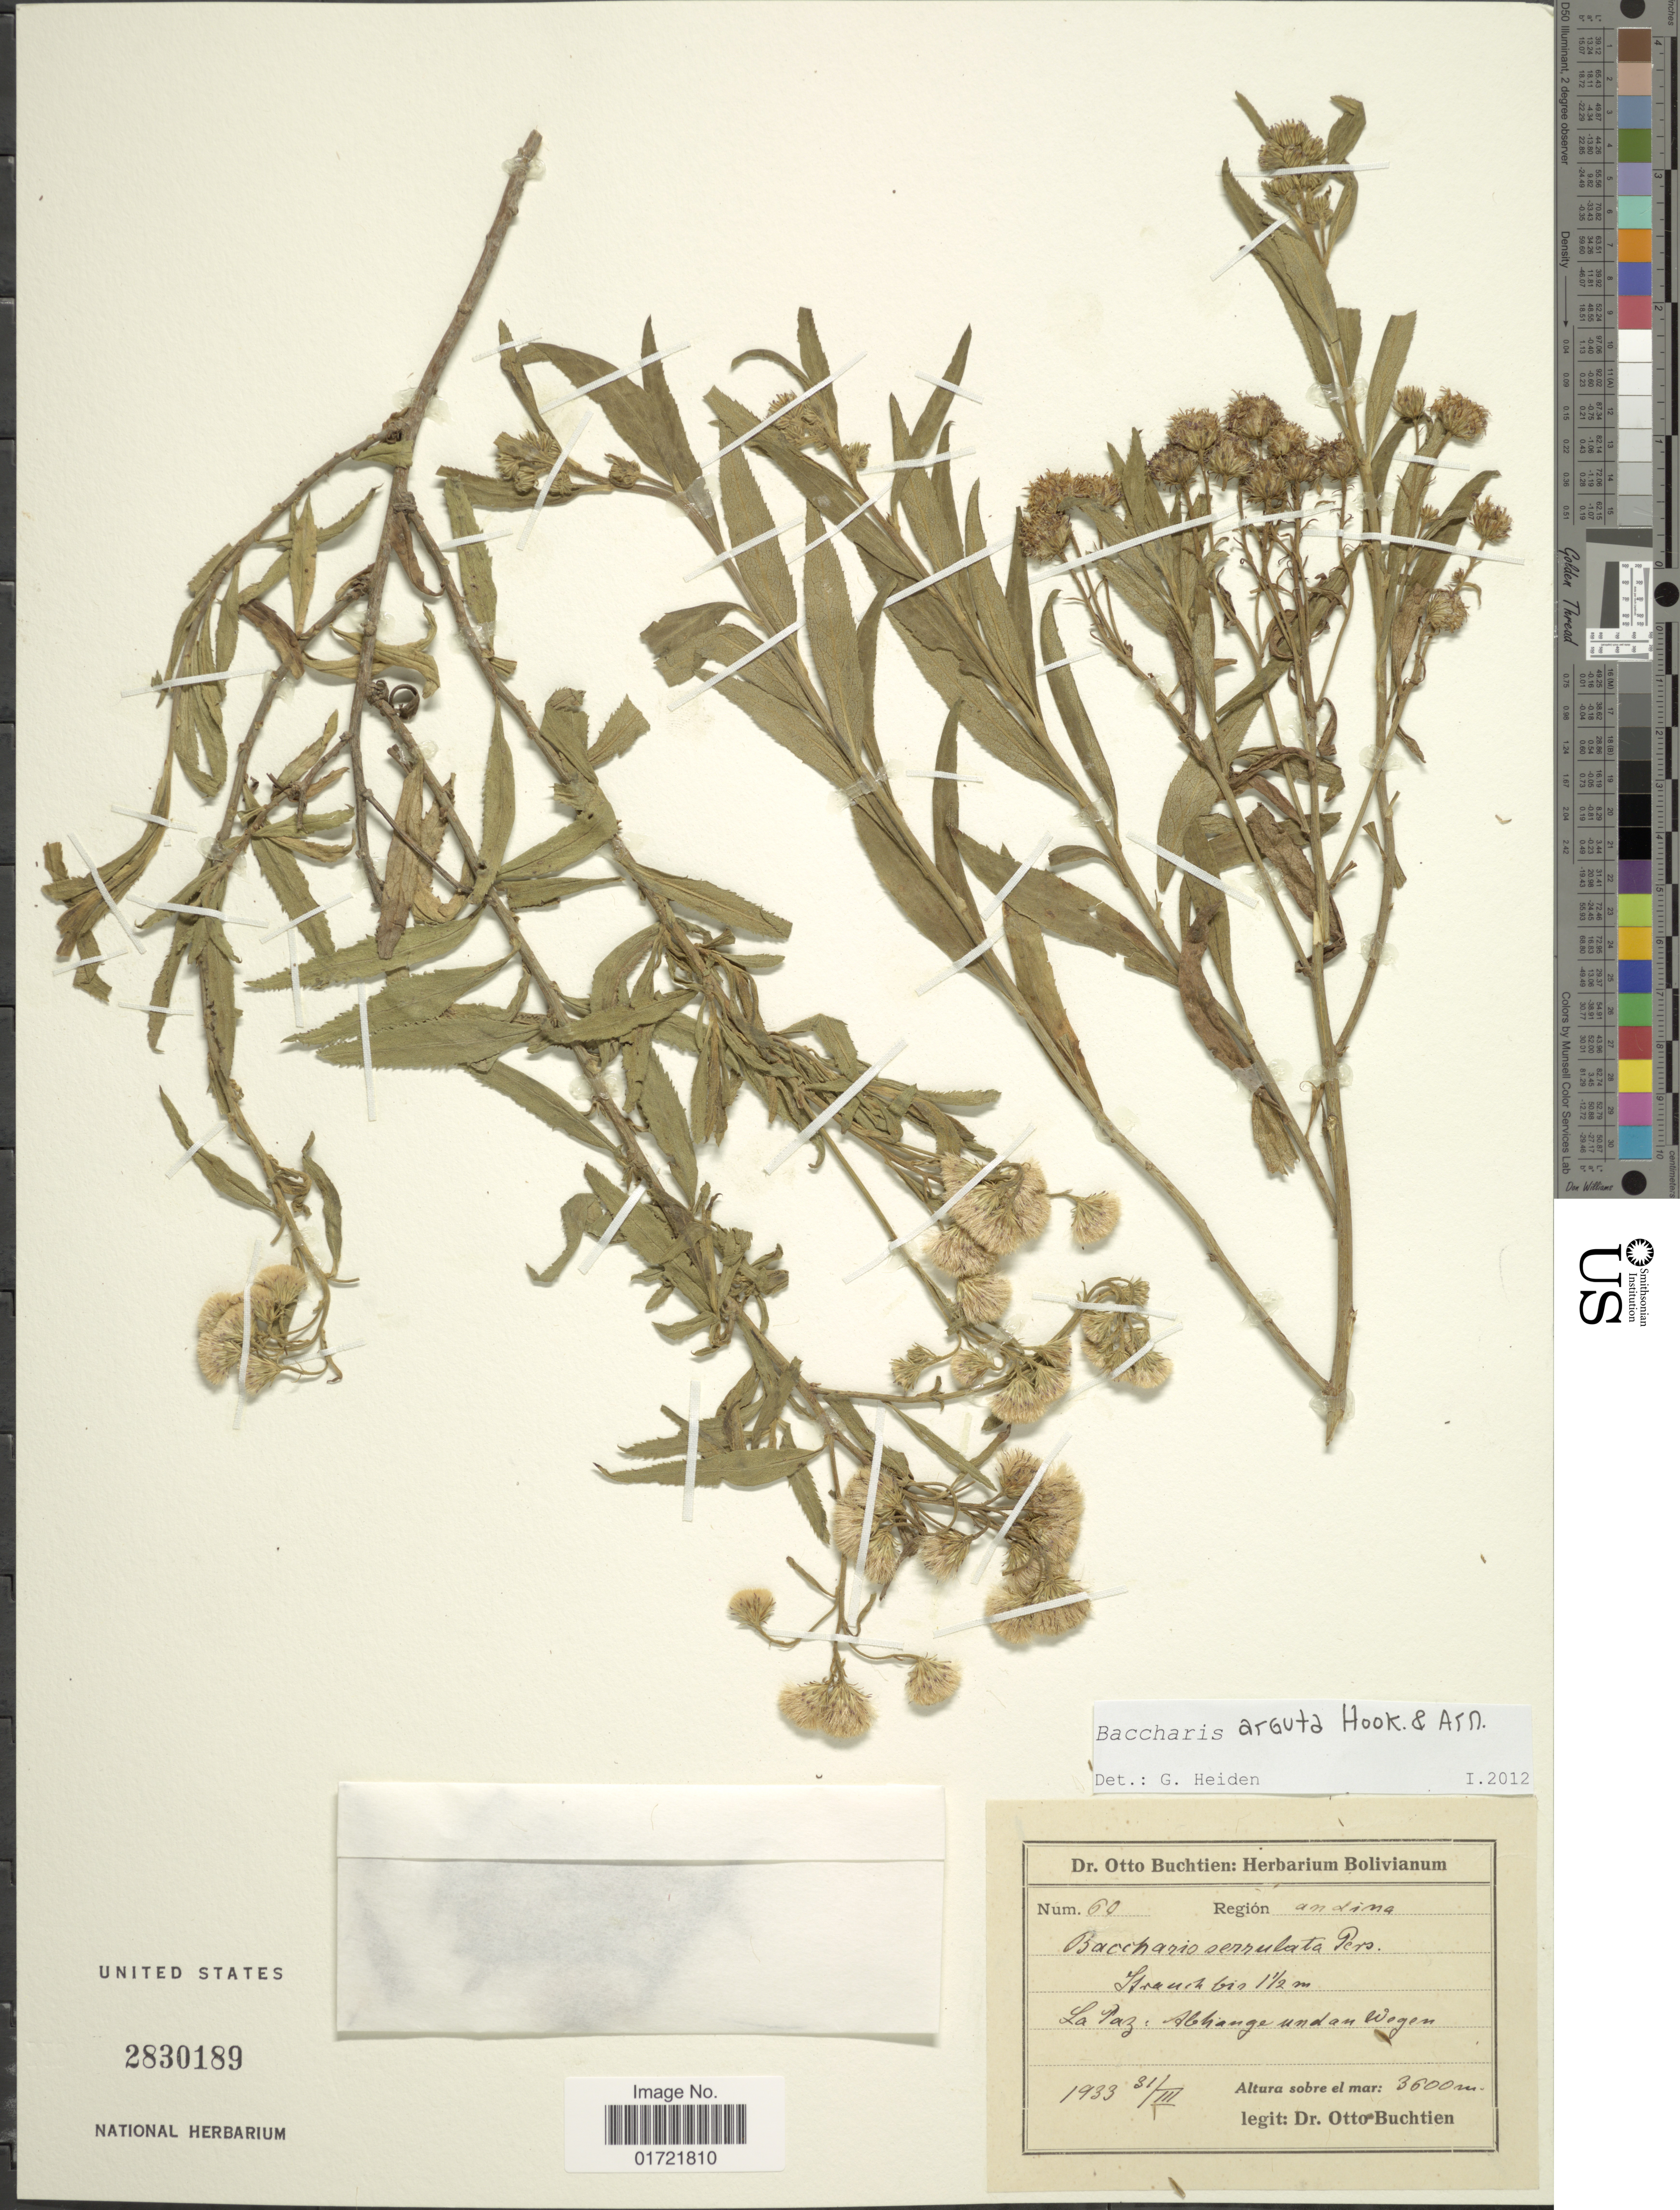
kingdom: Plantae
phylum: Tracheophyta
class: Magnoliopsida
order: Asterales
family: Asteraceae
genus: Baccharis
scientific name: Baccharis arguta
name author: Gillies ex Hook. & Arn.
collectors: O. Buchtien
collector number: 60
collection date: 1933-03-31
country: Bolivia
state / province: La Paz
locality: Stranda bis 1½ m, La Paz: Abhange undan Wegen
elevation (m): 3600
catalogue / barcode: US 2830189